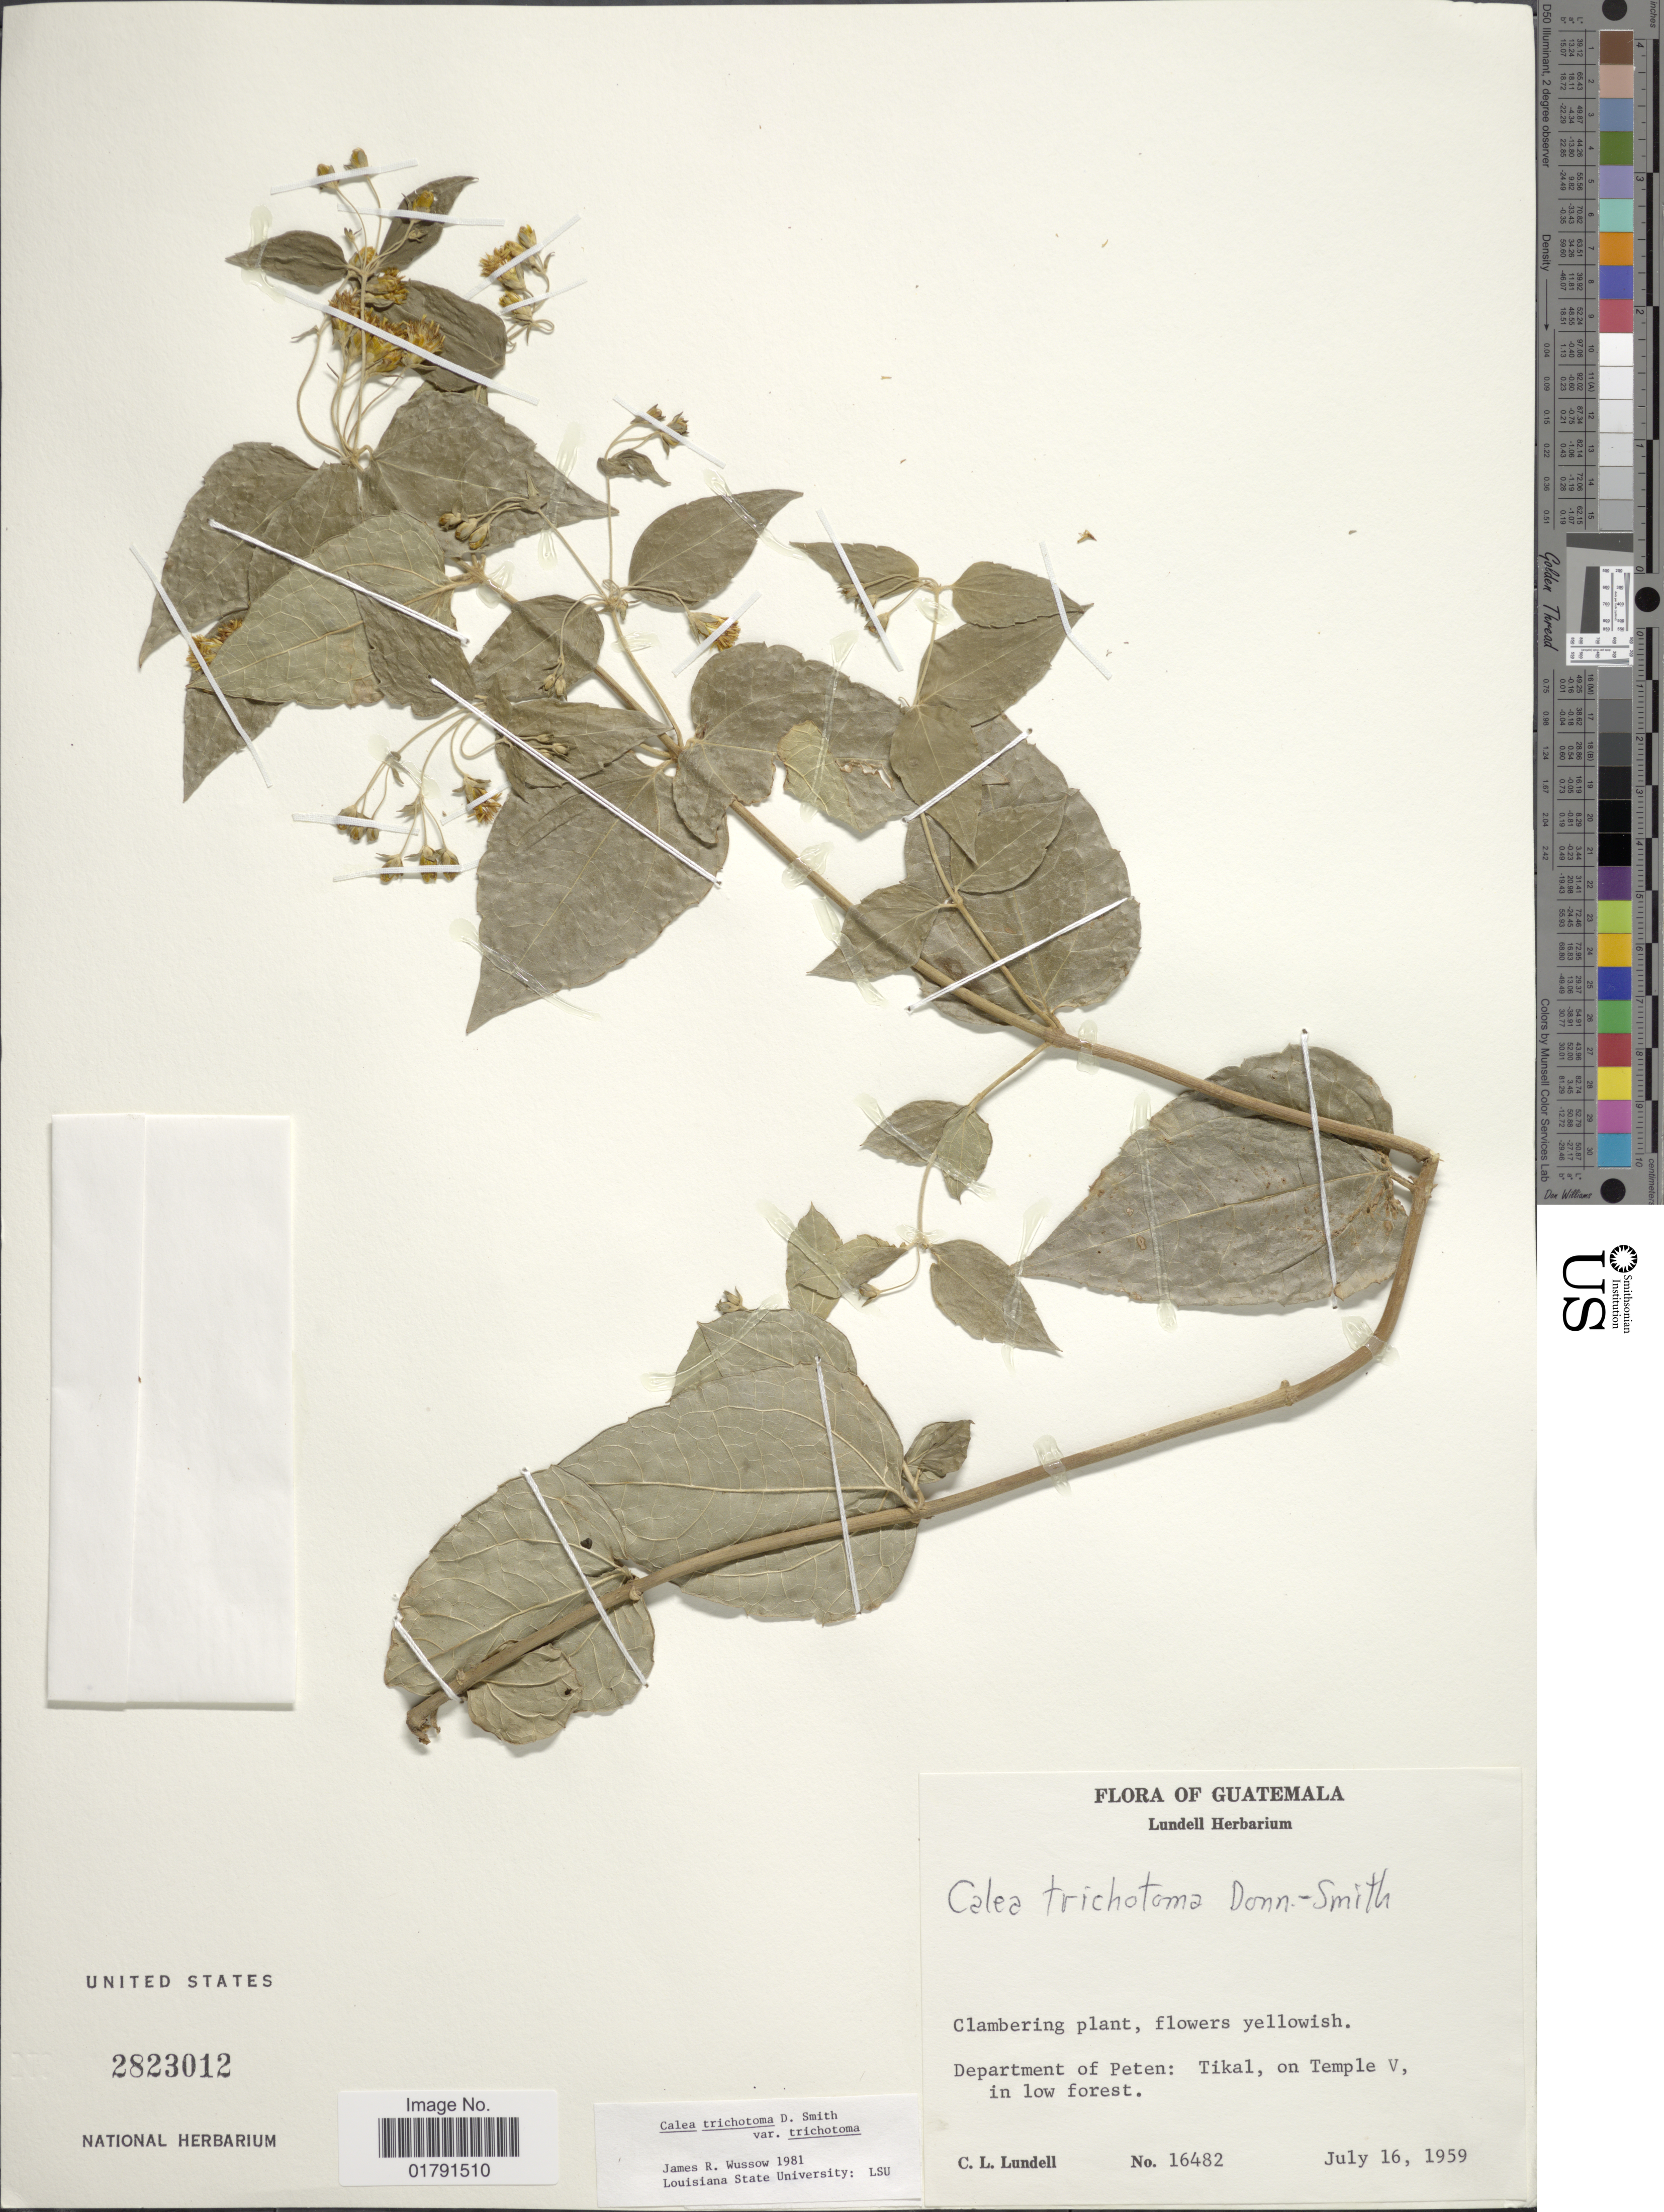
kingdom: Plantae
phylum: Tracheophyta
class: Magnoliopsida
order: Asterales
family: Asteraceae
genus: Calea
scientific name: Calea trichotoma var. peckii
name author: Wussow &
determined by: Bueno, Vinicius Resende, (ICN), Universidade Federal do Rio Grande do Sul (BRAZIL)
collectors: C. L. Lundell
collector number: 16482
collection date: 1959-07-16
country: Guatemala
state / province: El Petén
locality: Tikal, on Temple V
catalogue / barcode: US 2823012